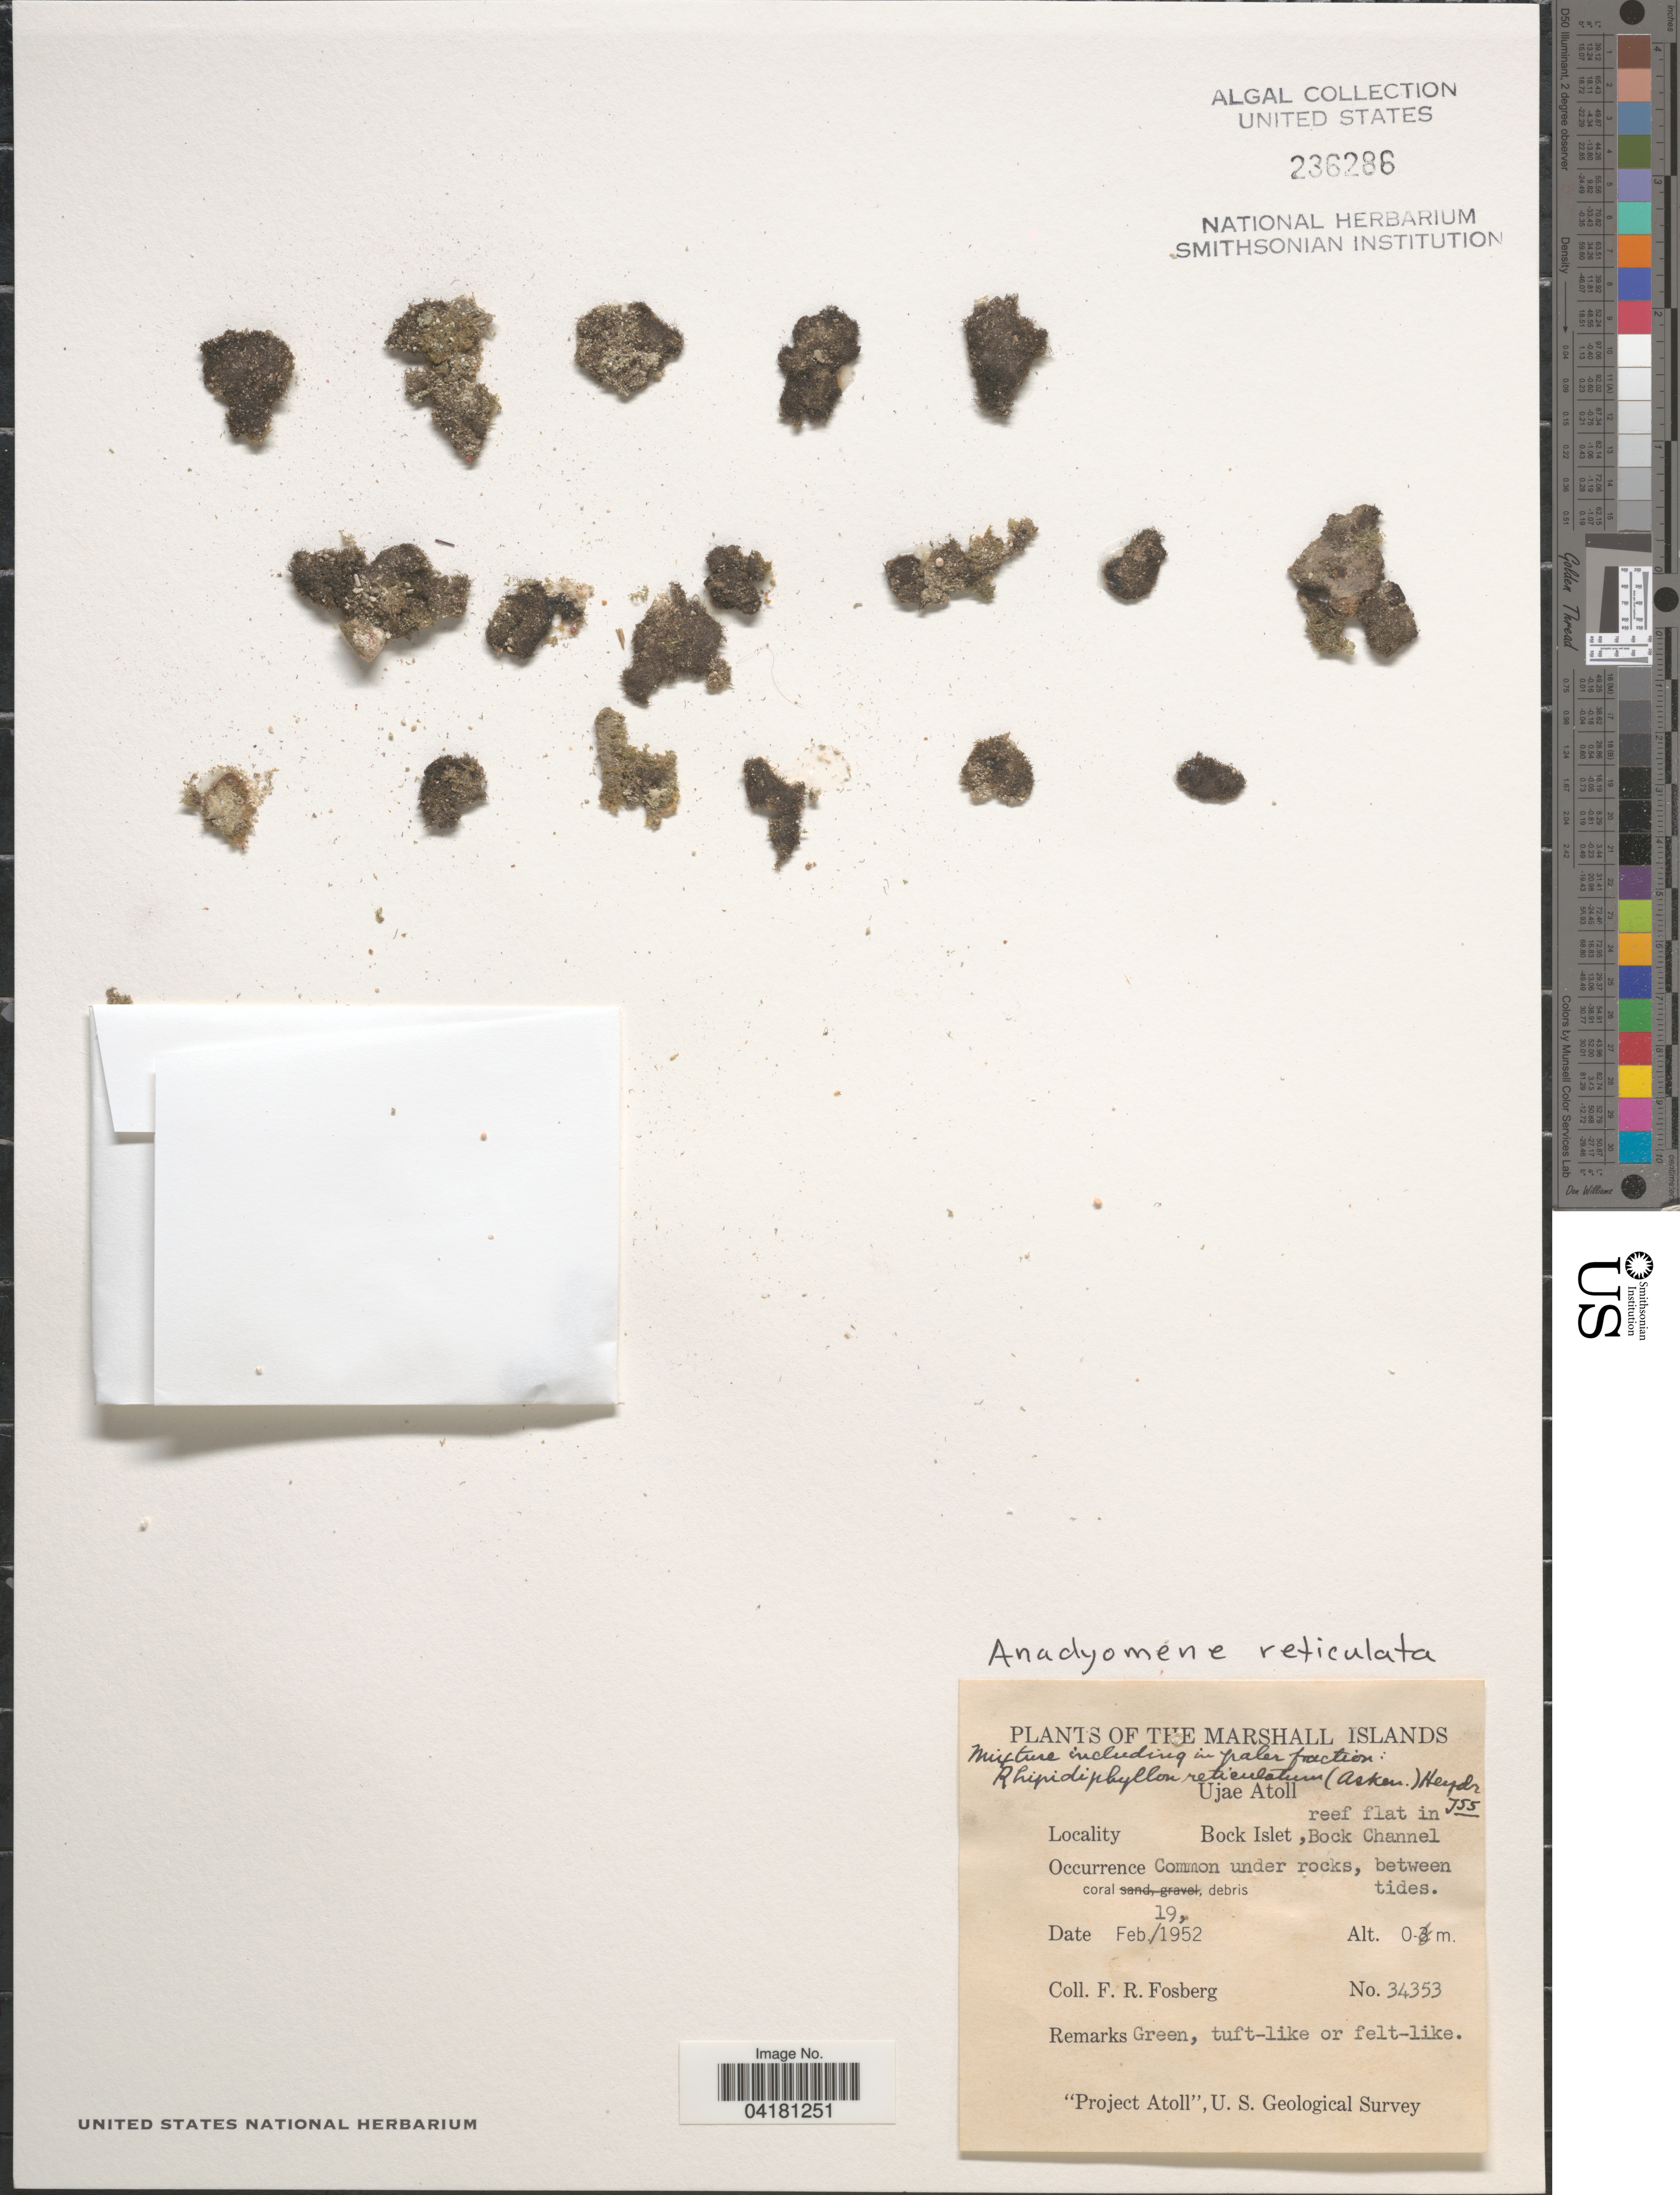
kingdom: Plantae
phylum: Chlorophyta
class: Ulvophyceae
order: Cladophorales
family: Anadyomenaceae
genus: Rhipidiphyllon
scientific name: Rhipidiphyllon reticulatum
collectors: F. R. Fosberg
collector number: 34353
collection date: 1952-02-19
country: Marshall Islands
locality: Ujae Atoll. Bock Islet, reef flat in Bock Channel. "Project Atoll", U. S. Geological Survey.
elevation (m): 0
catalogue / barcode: US 236286